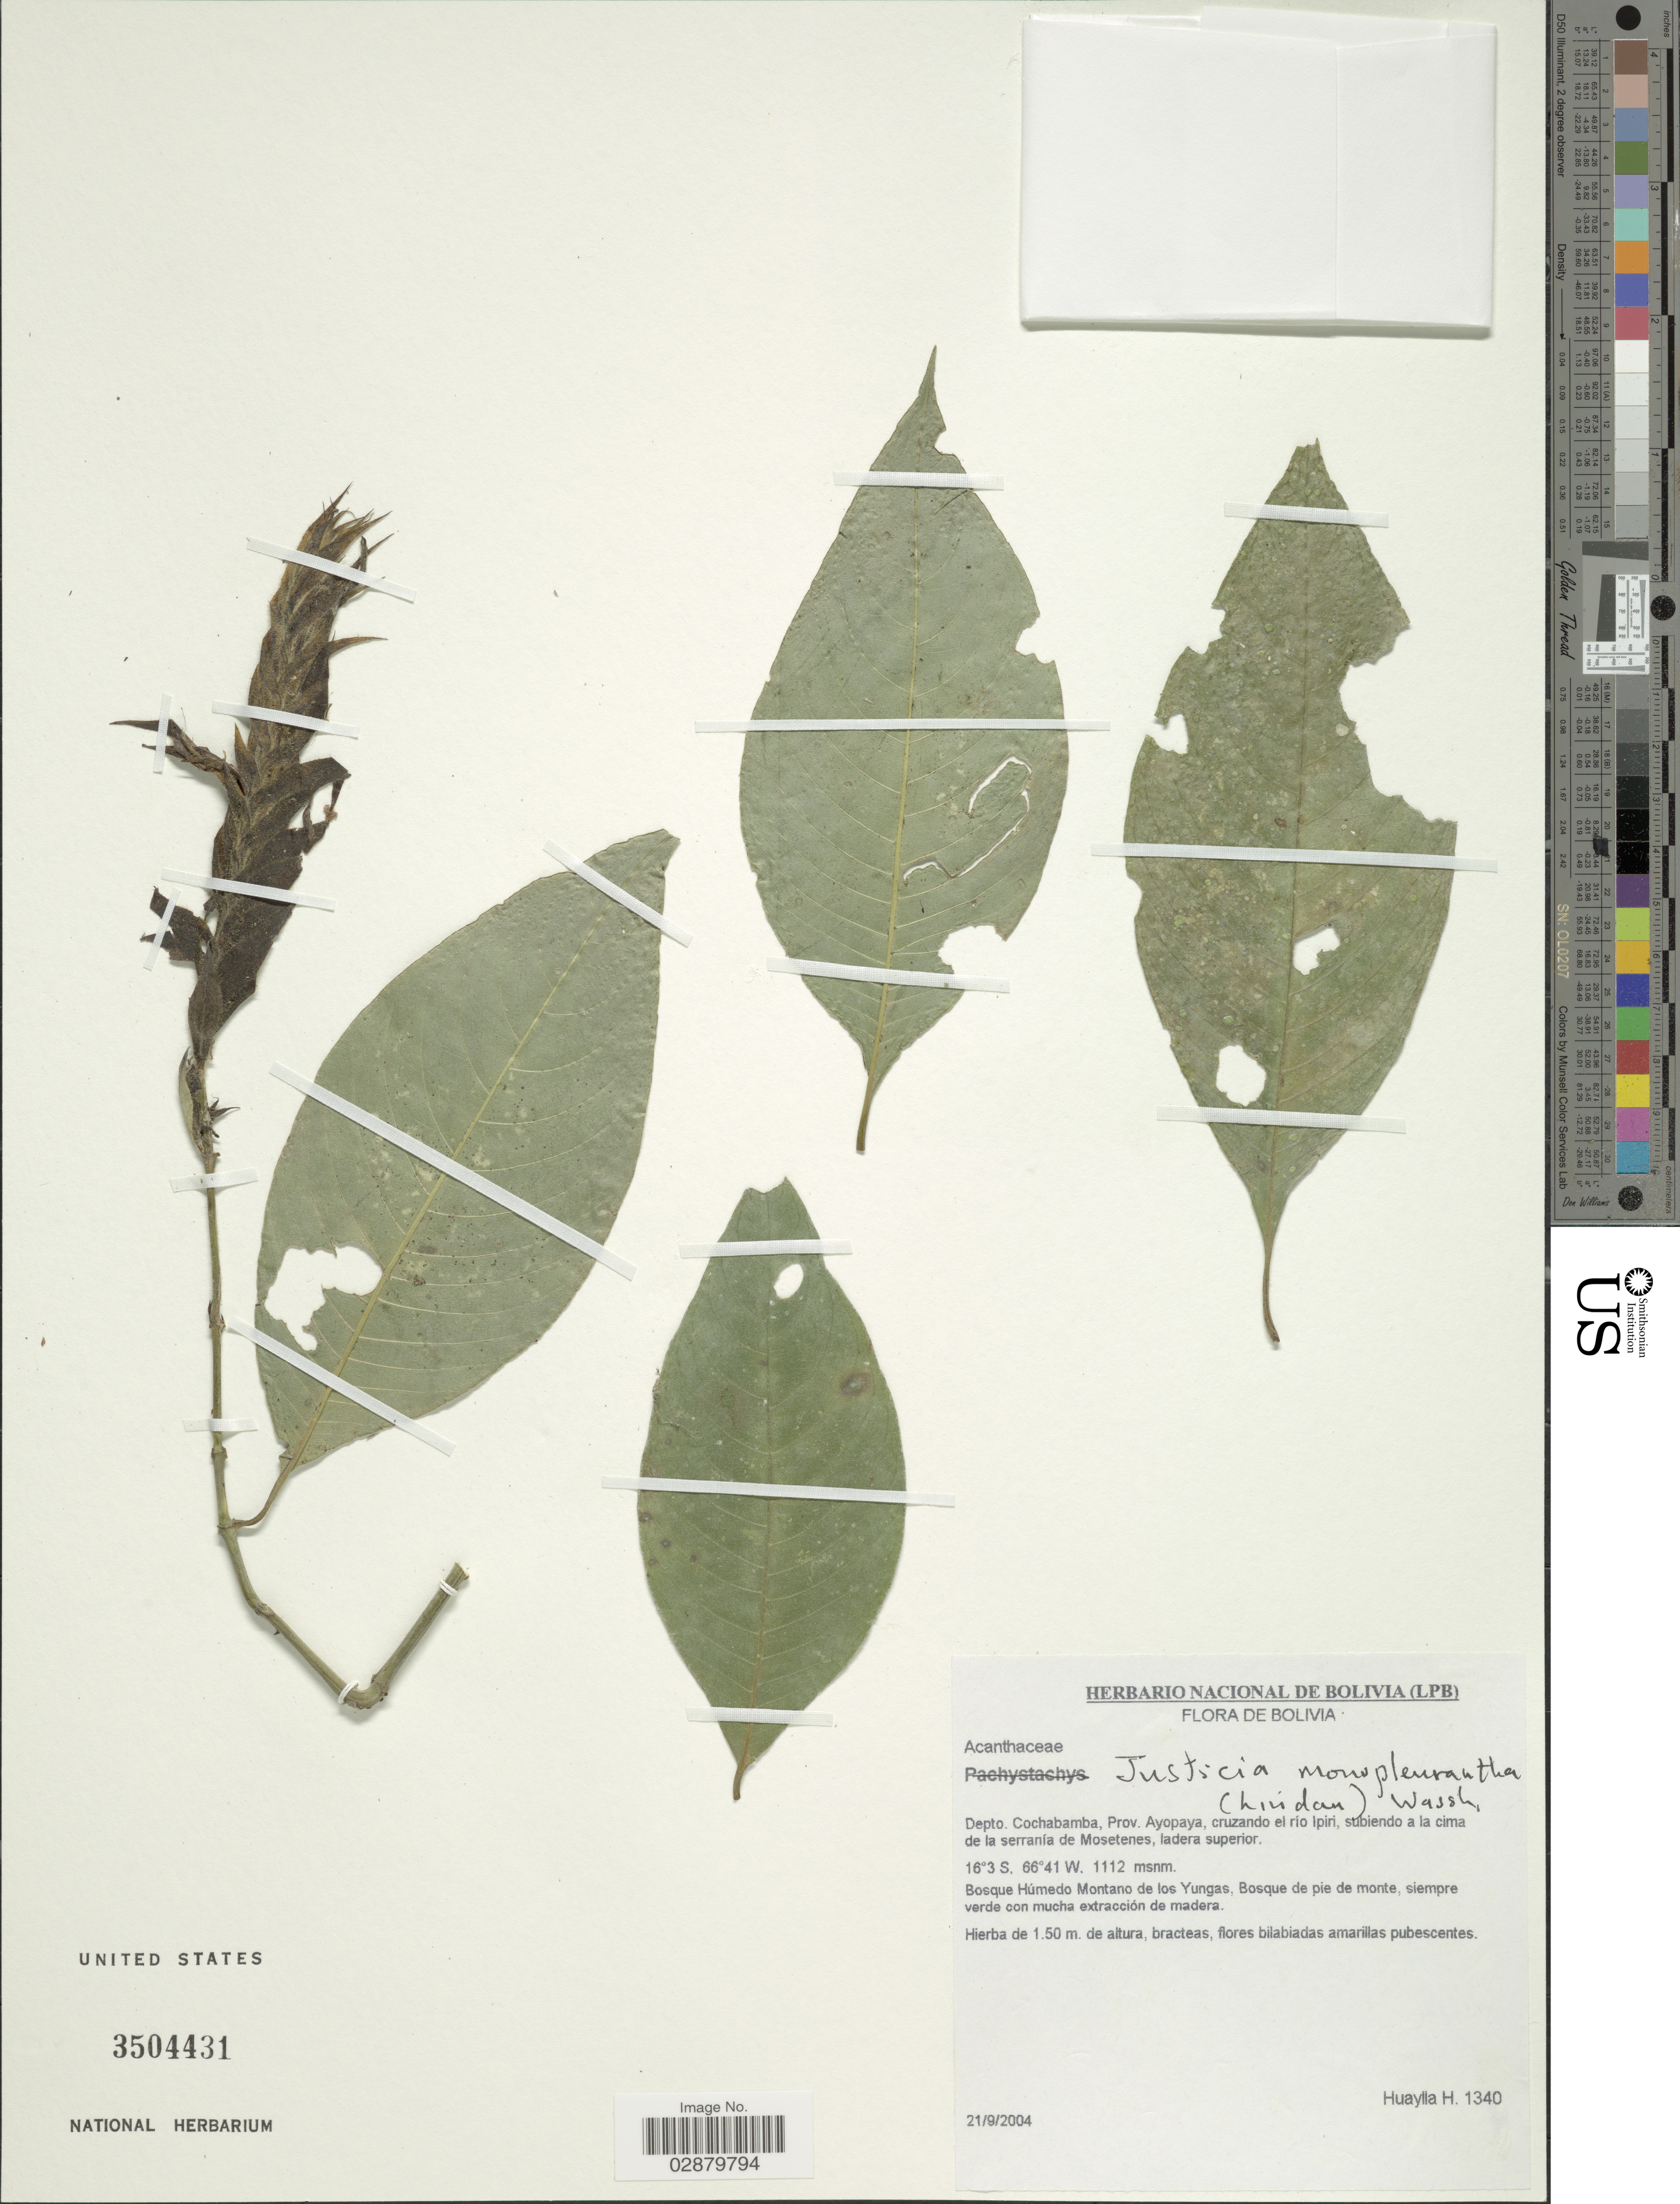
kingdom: Plantae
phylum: Tracheophyta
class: Magnoliopsida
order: Lamiales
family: Acanthaceae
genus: Justicia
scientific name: Justicia monopleurantha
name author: (Lindau) Wassh.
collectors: H. Huaylla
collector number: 1340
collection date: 2004-09-21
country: Bolivia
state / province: Cochabamba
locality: Depto. Cochabmaba, Prov. Ayopaya, cruzando el río Ipiri, subiendo a la cima de la serranía de Mosetenes, ladera superior.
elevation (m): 1112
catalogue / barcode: US 3504431